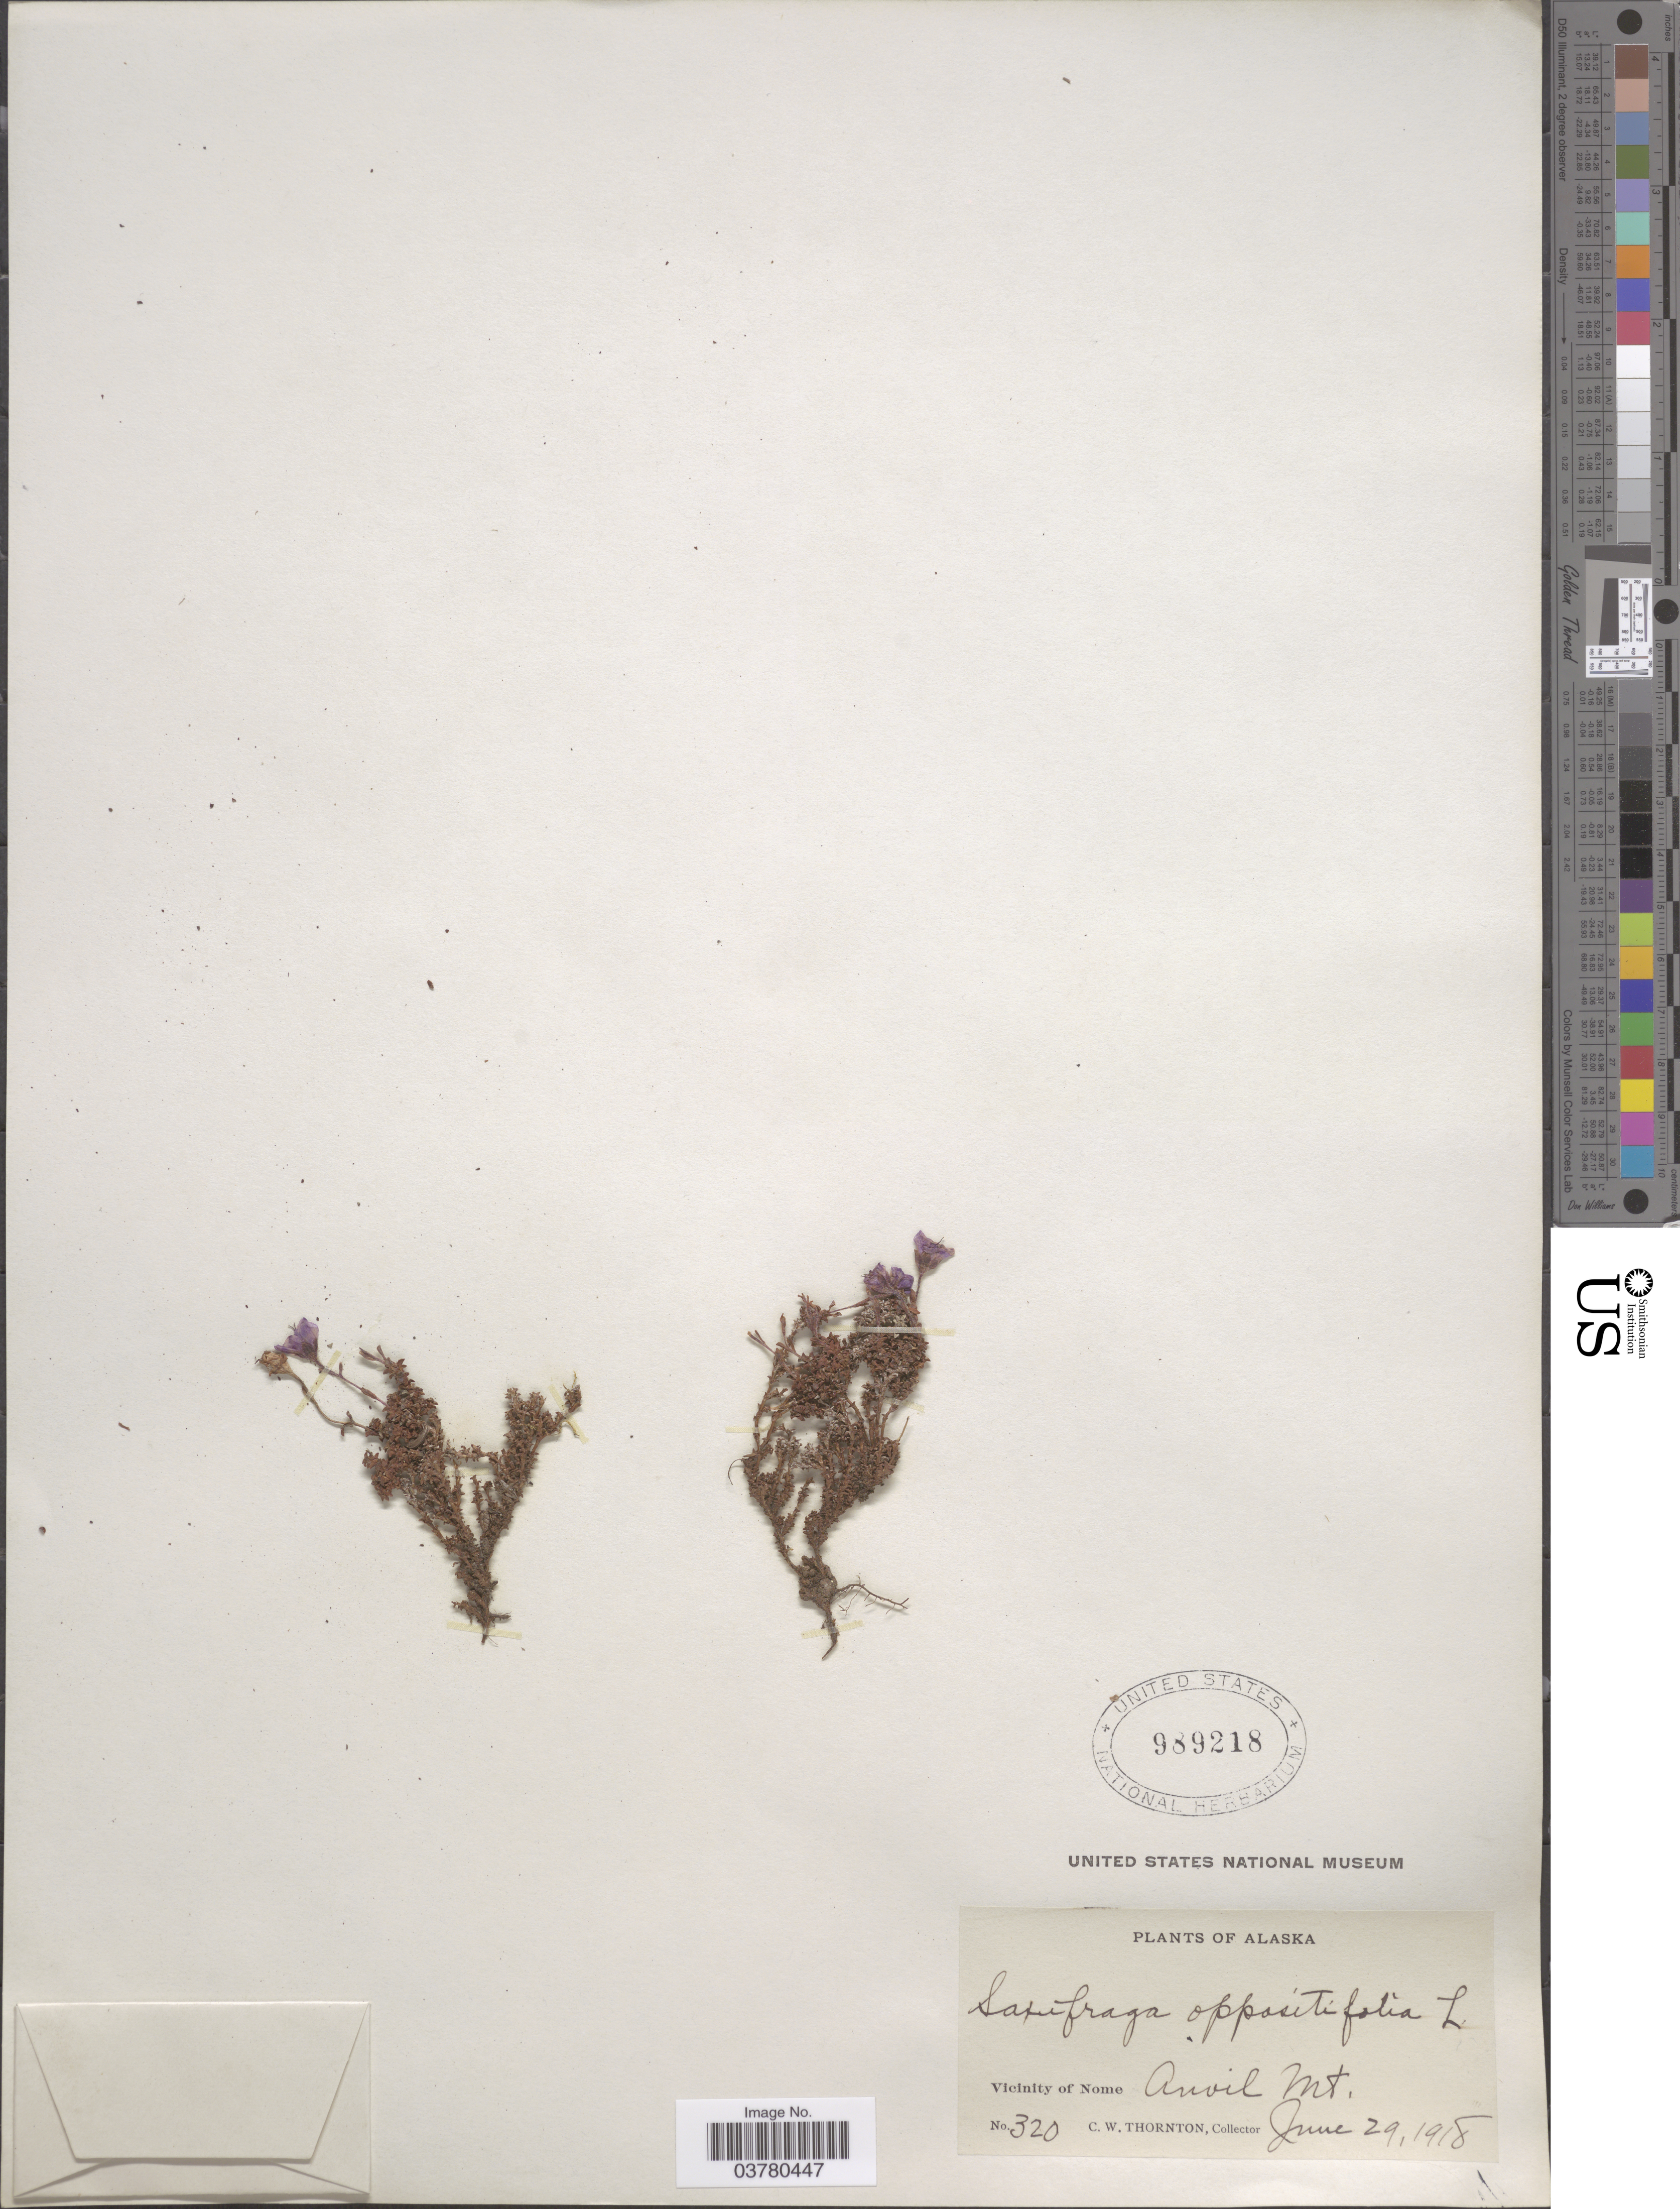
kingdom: Plantae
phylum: Tracheophyta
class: Magnoliopsida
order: Saxifragales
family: Saxifragaceae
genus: Saxifraga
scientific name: Saxifraga oppositifolia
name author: L.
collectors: C. Thornton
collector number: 320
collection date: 1918-06-29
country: United States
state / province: Alaska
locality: Vicinity of Nome. Anvil Mt.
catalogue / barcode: US 989218